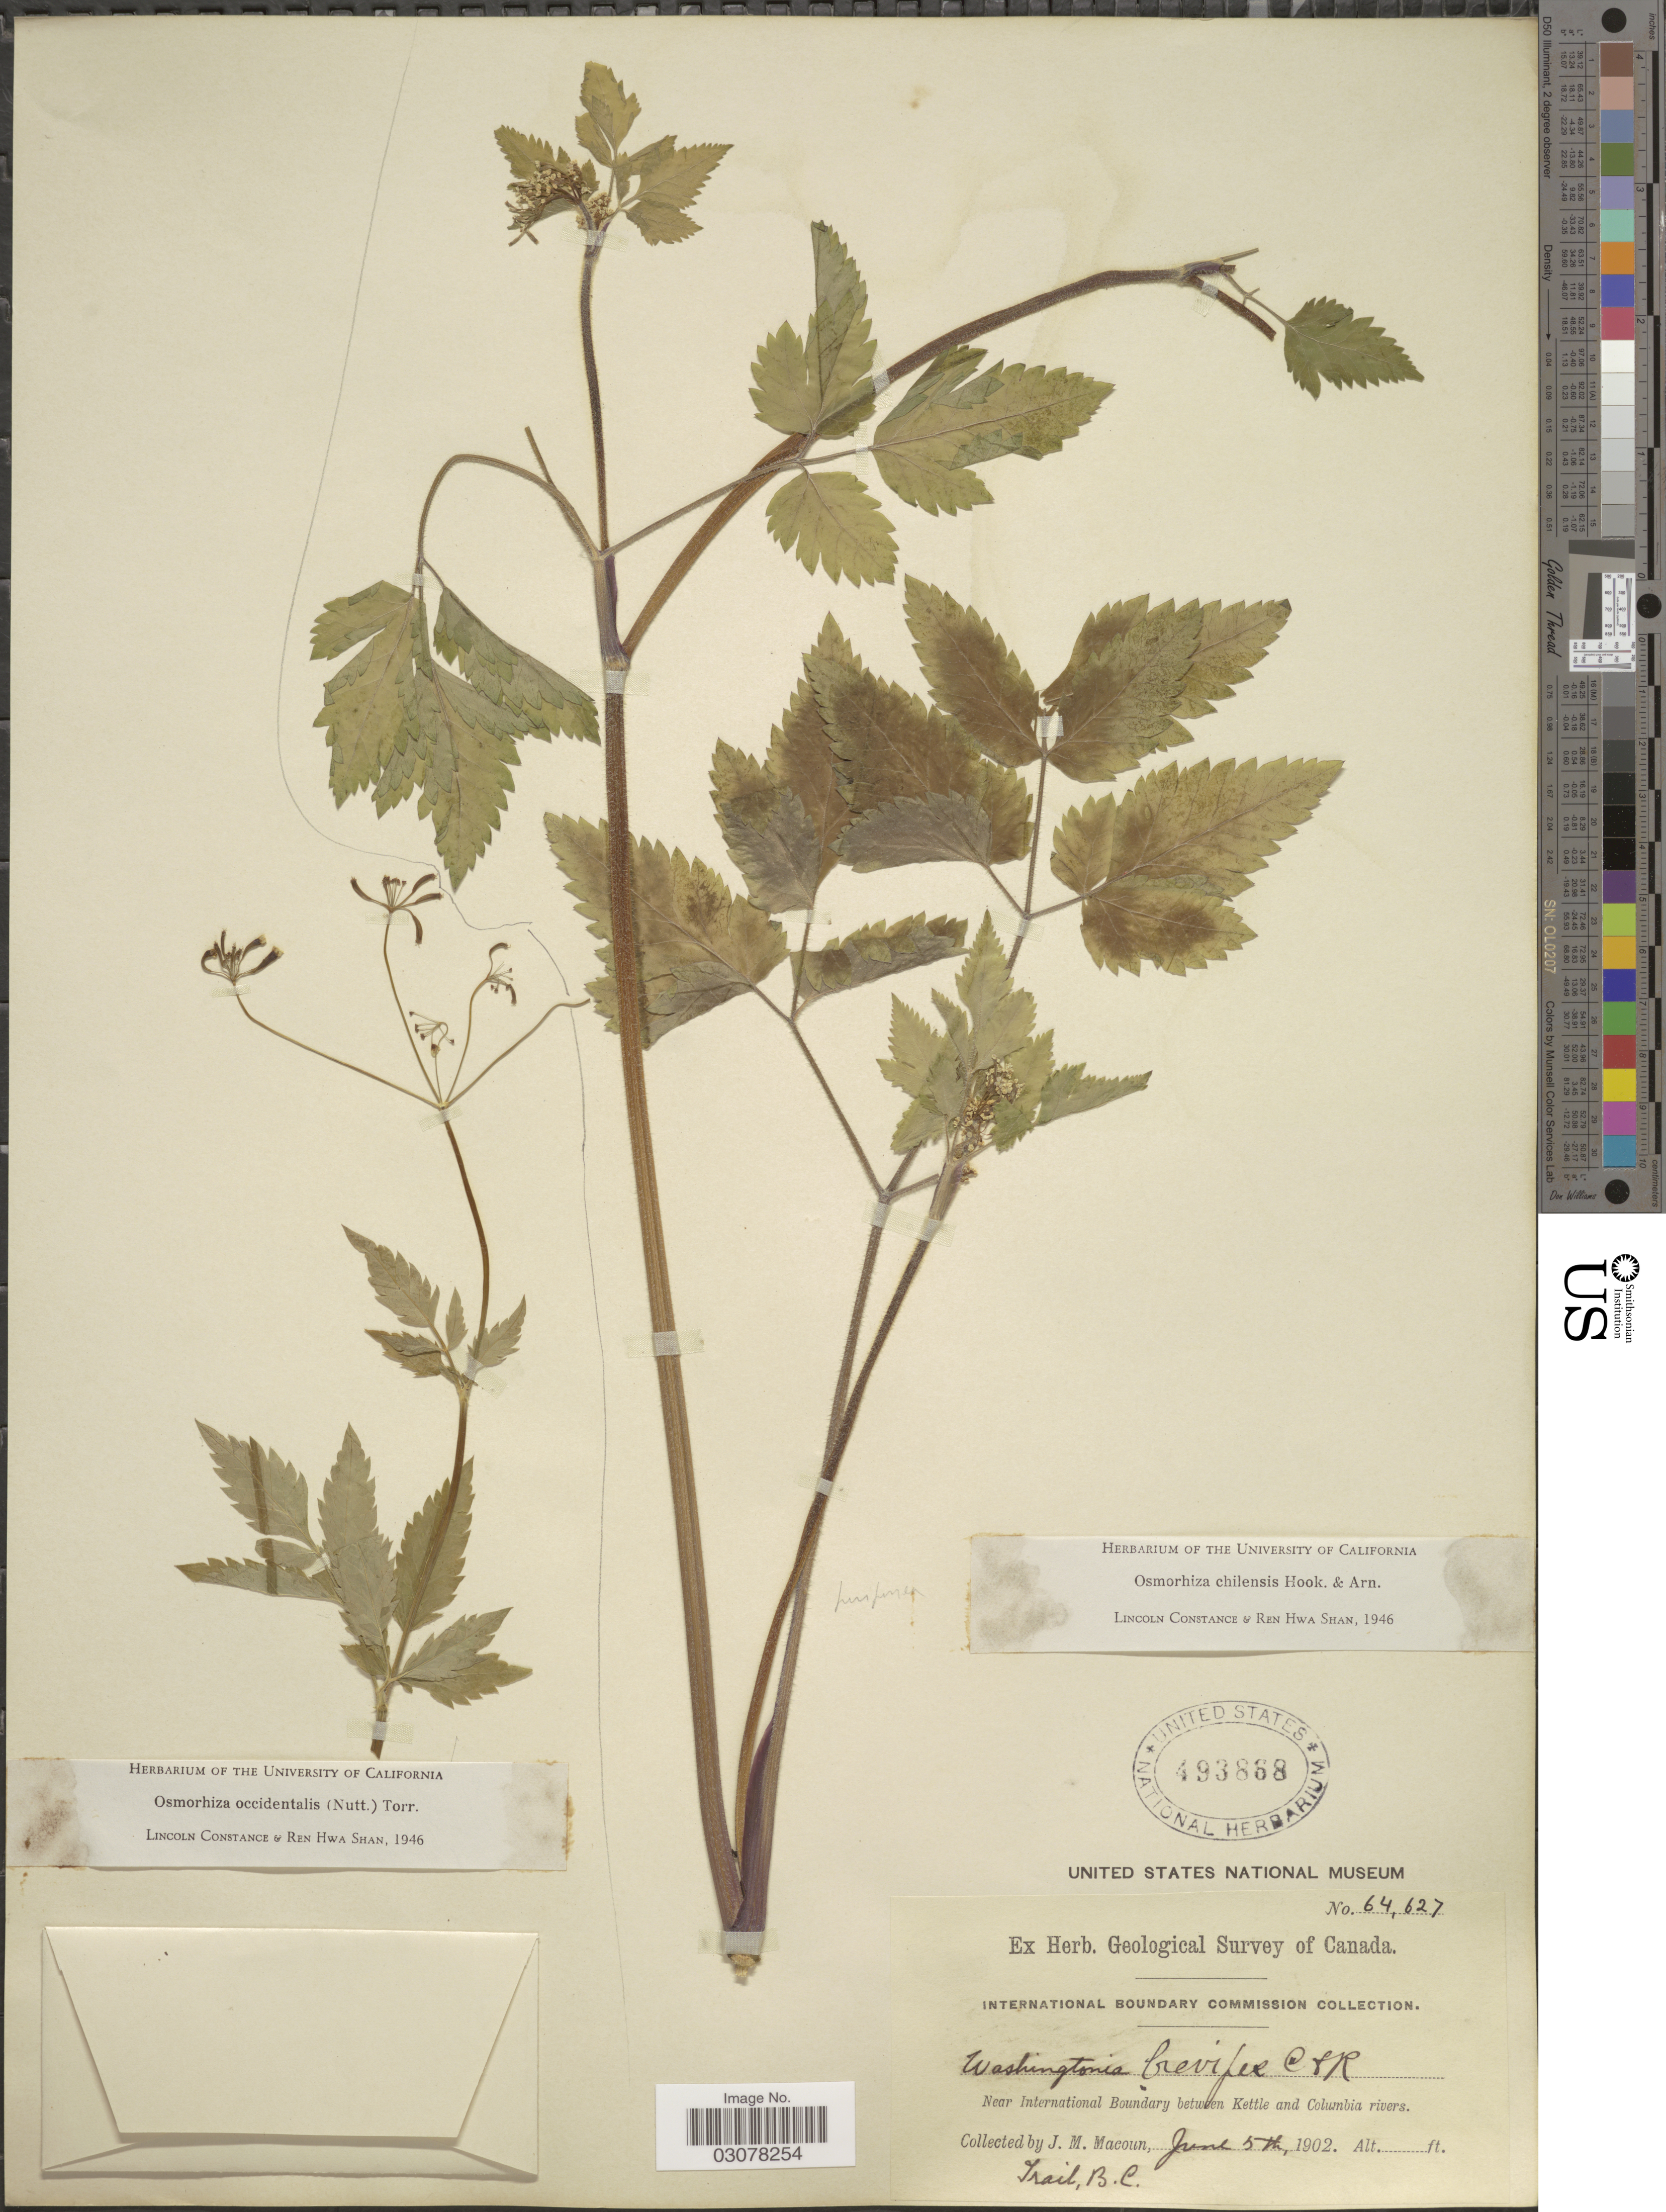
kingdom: Plantae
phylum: Tracheophyta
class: Magnoliopsida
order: Apiales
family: Apiaceae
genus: Osmorhiza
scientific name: Osmorhiza chilensis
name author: Hook. & Arn.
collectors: J. M. Macoun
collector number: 64627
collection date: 1902-06-05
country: Canada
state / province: British Columbia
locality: Near International Boundary between Kettle and Columbia rivers. Trail, B.C.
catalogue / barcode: US 493868